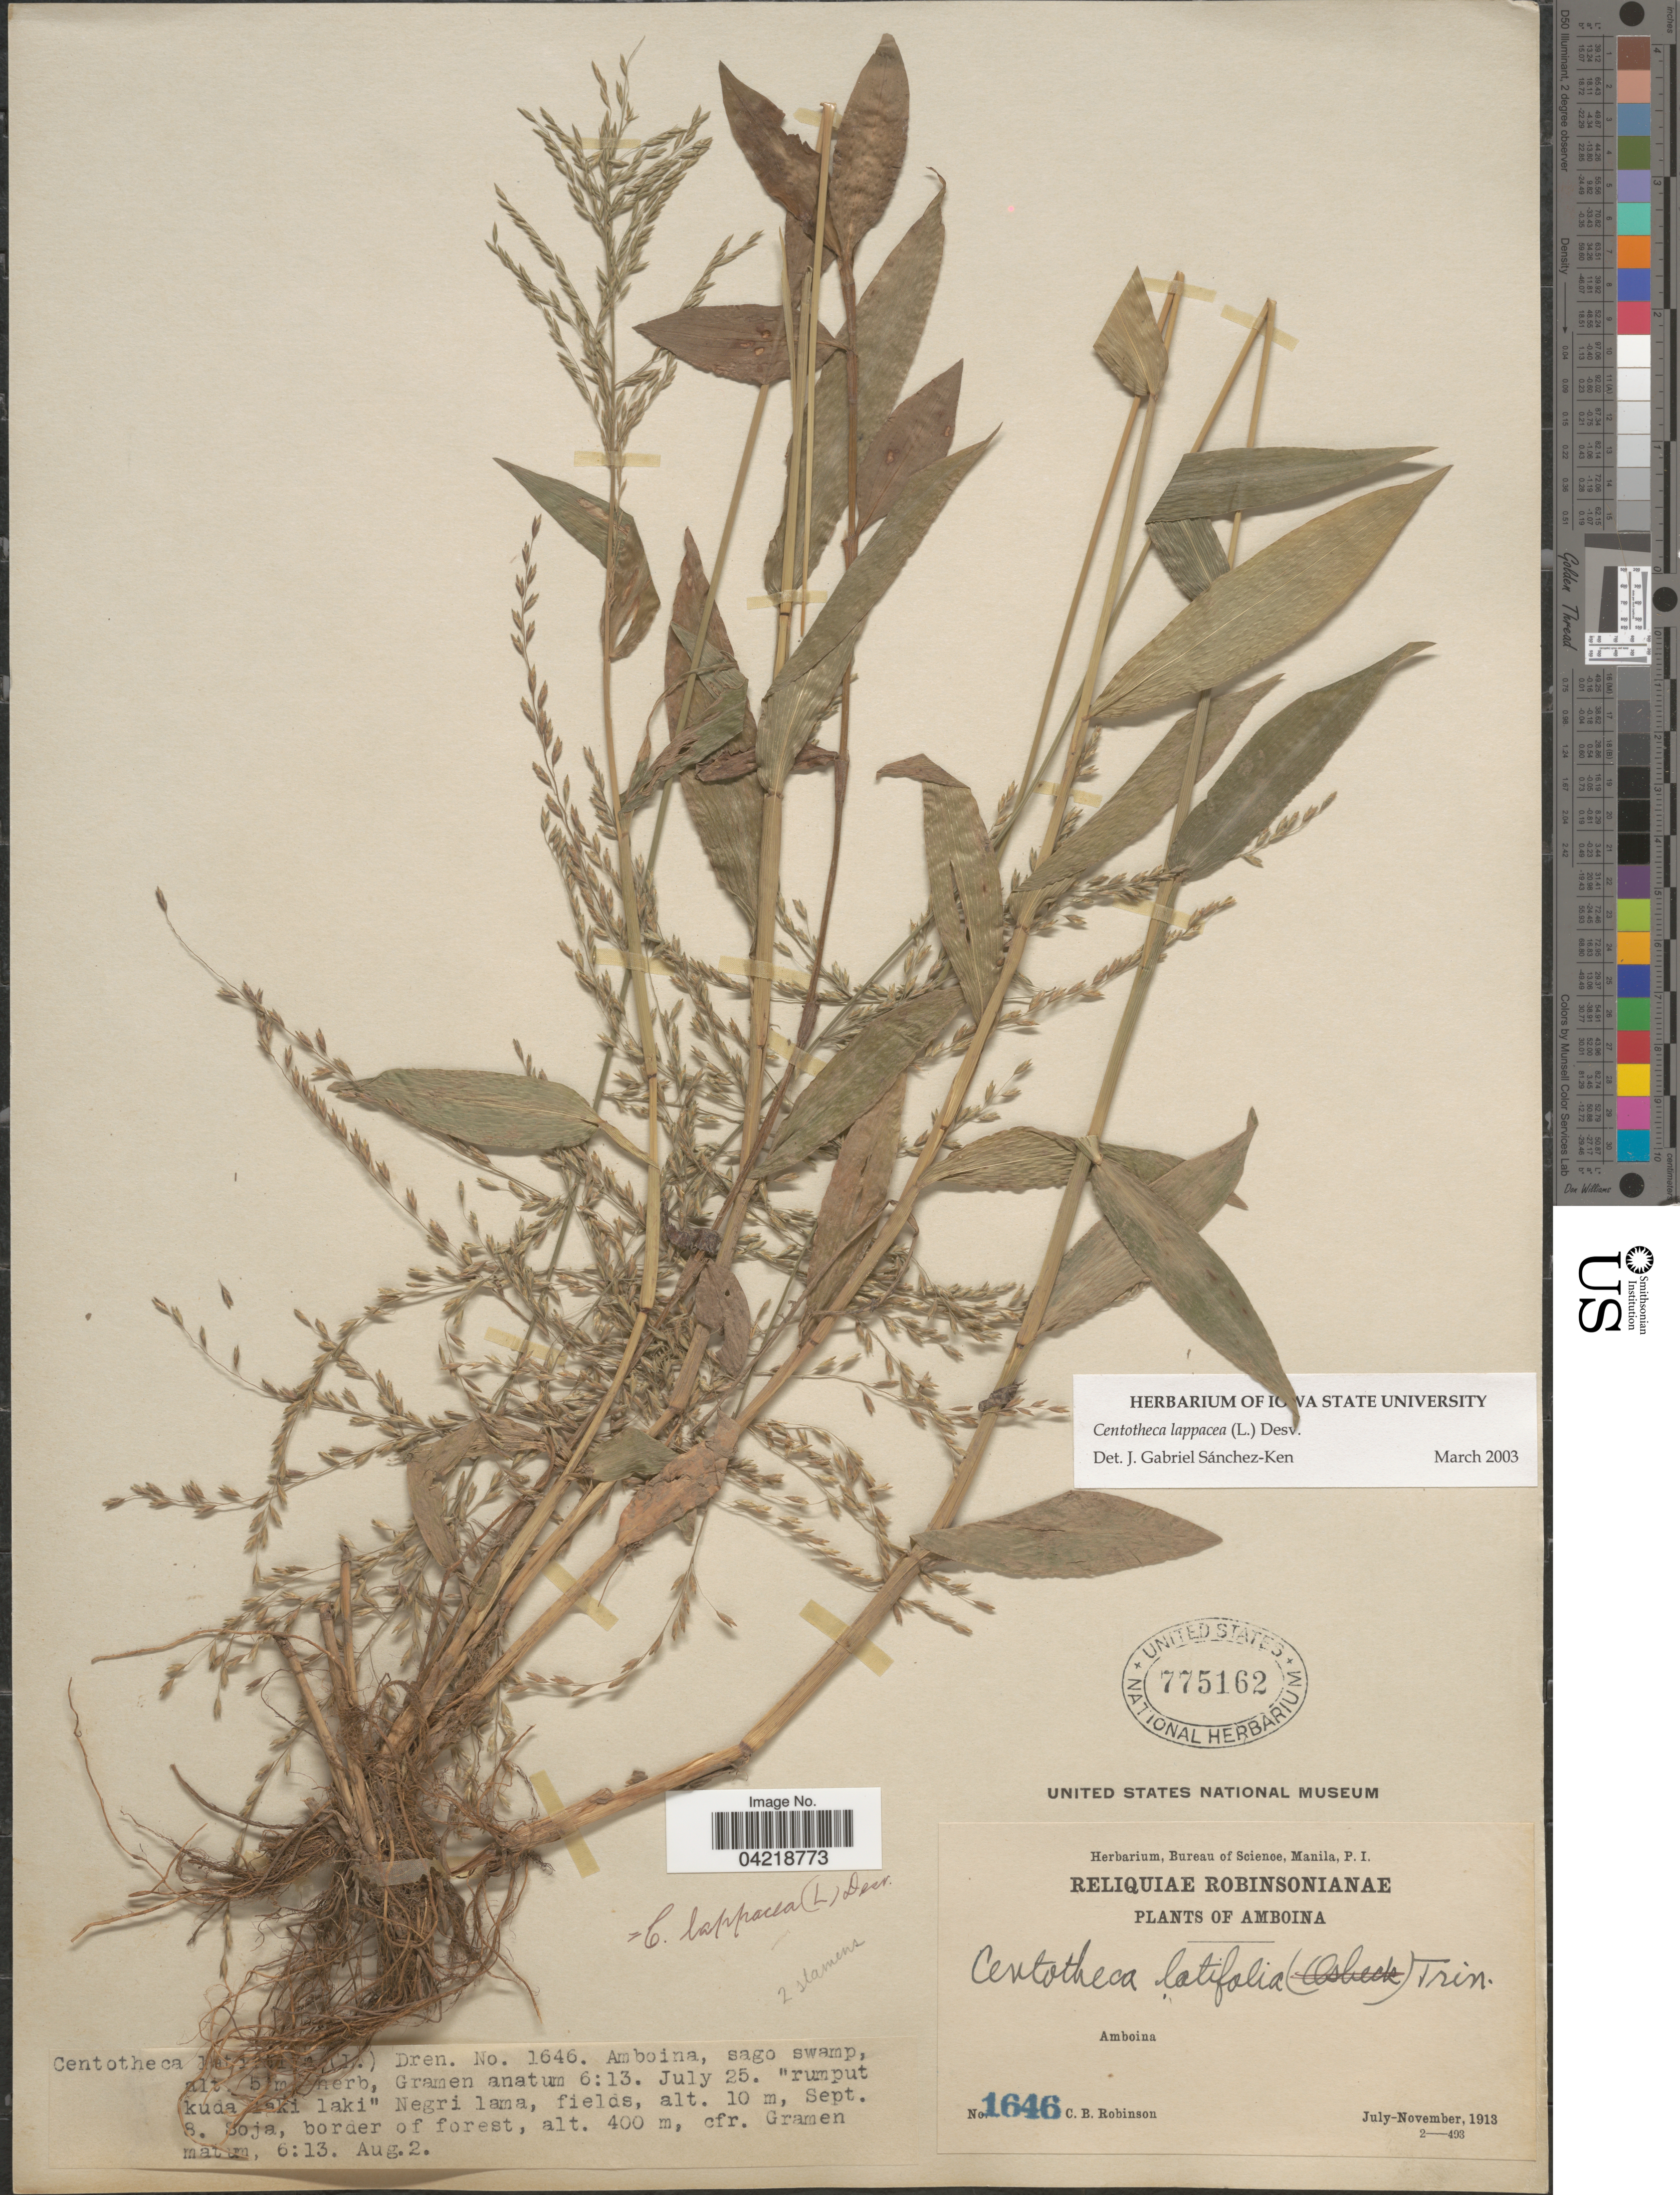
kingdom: Plantae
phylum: Tracheophyta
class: Liliopsida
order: Poales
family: Poaceae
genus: Centotheca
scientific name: Centotheca lappacea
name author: (L.) Desv.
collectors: C. Robinson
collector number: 1646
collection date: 1913-07-25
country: Indonesia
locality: Amboina.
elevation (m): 5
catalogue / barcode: US 775162